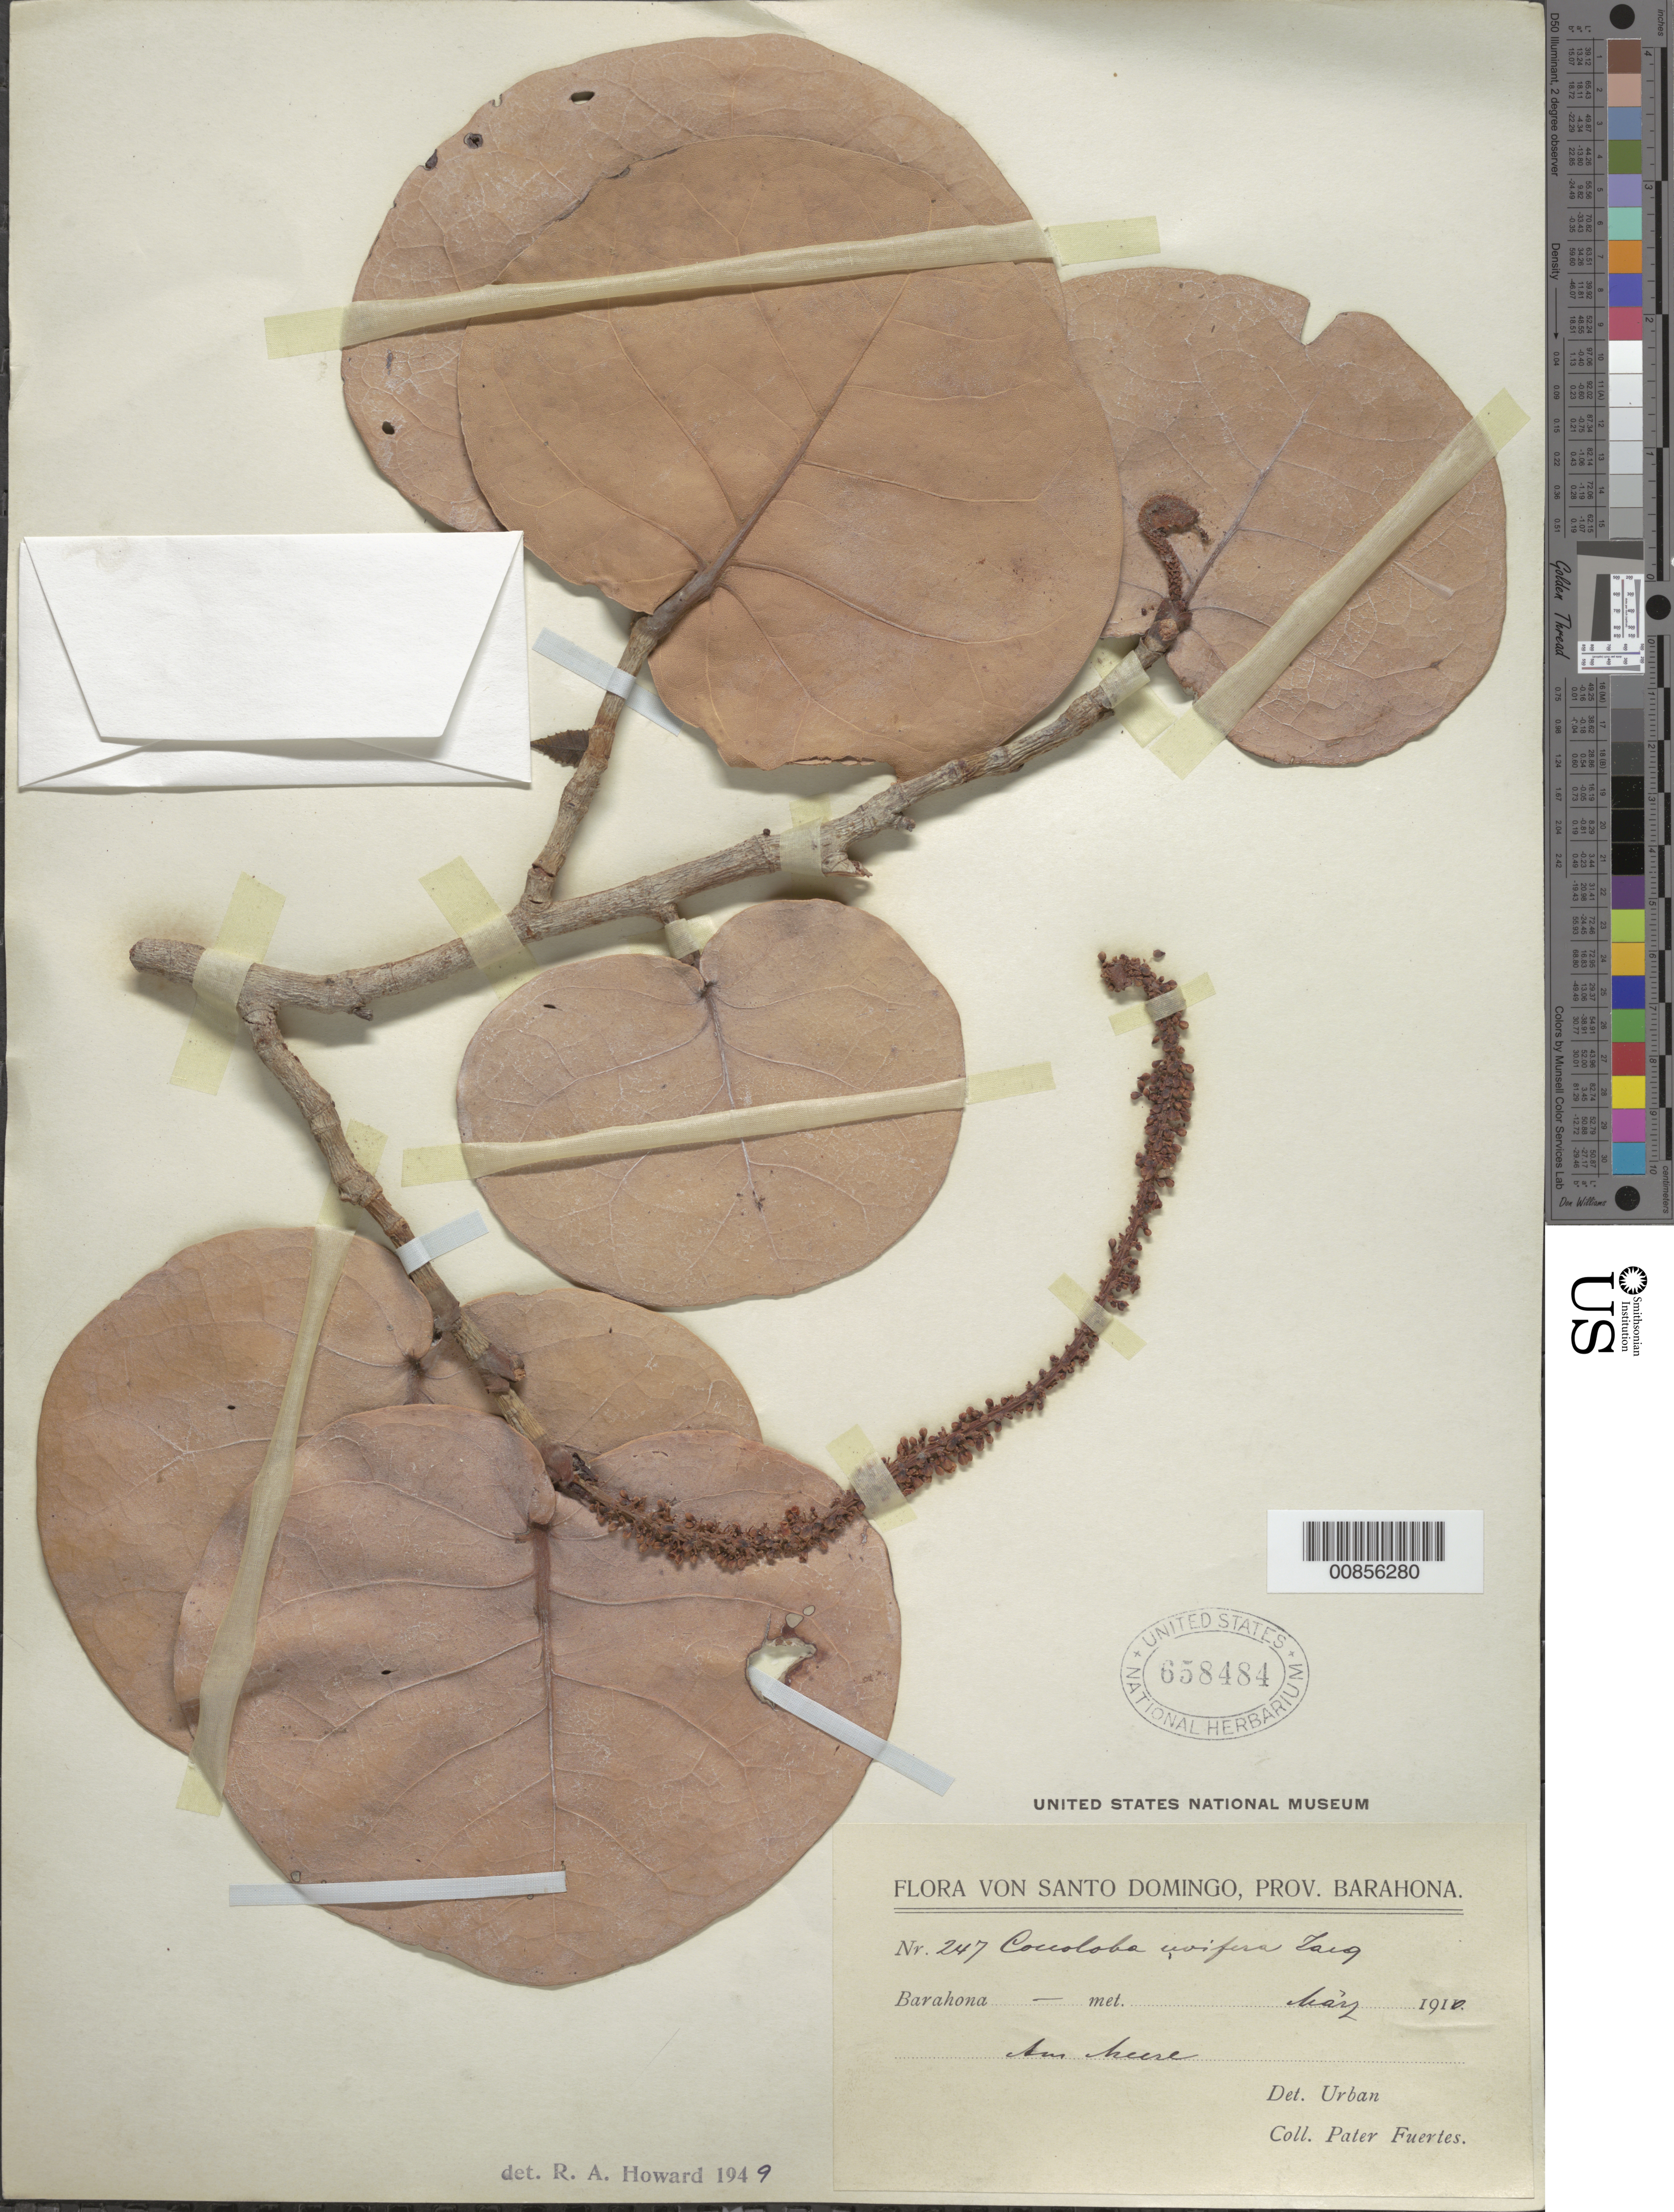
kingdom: Plantae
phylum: Tracheophyta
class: Magnoliopsida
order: Caryophyllales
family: Polygonaceae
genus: Coccoloba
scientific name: Coccoloba uvifera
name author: L.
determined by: Howard, R. A.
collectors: M. D. Fuertes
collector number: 247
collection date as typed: May 1910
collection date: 1910-05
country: Dominican Republic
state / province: Barahona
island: Hispaniola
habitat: Am "heere".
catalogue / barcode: US 658484